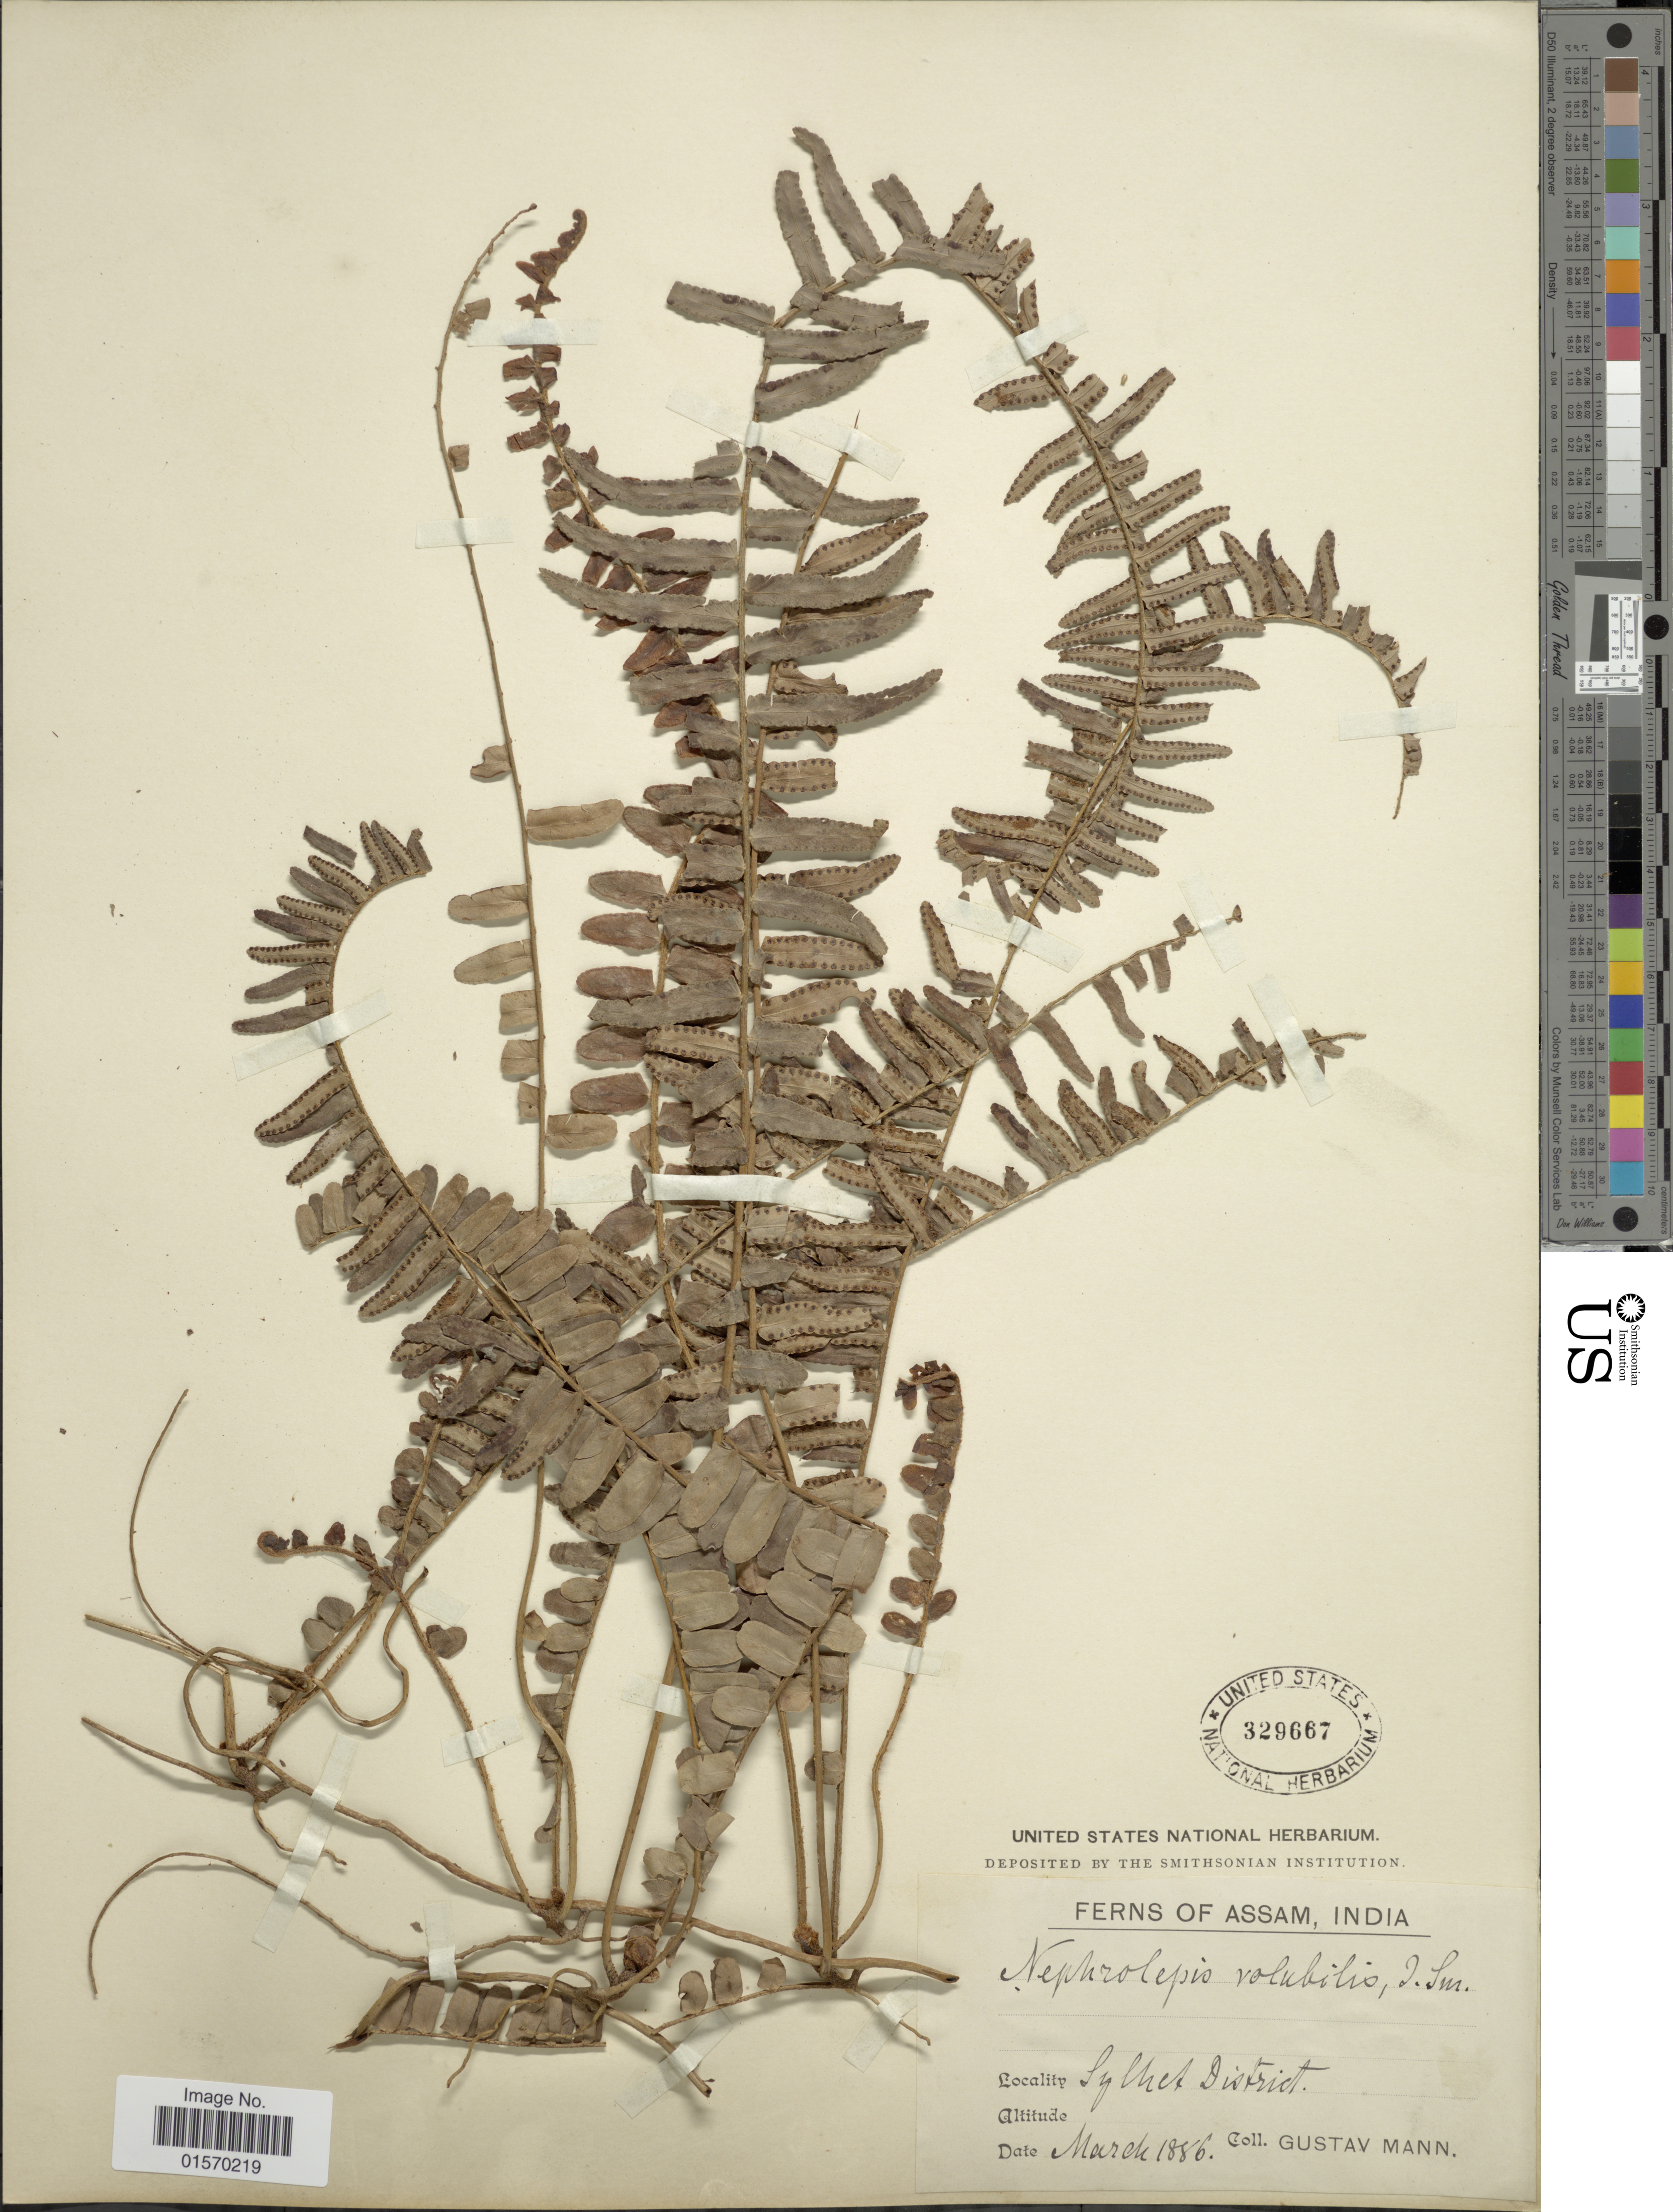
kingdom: Plantae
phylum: Tracheophyta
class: Polypodiopsida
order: Polypodiales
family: Nephrolepidaceae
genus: Nephrolepis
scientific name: Nephrolepis cordifolia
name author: (L.) C. Presl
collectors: G. Mann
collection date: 1886-03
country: Bangladesh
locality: Assam. Sylhet District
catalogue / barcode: US 329667